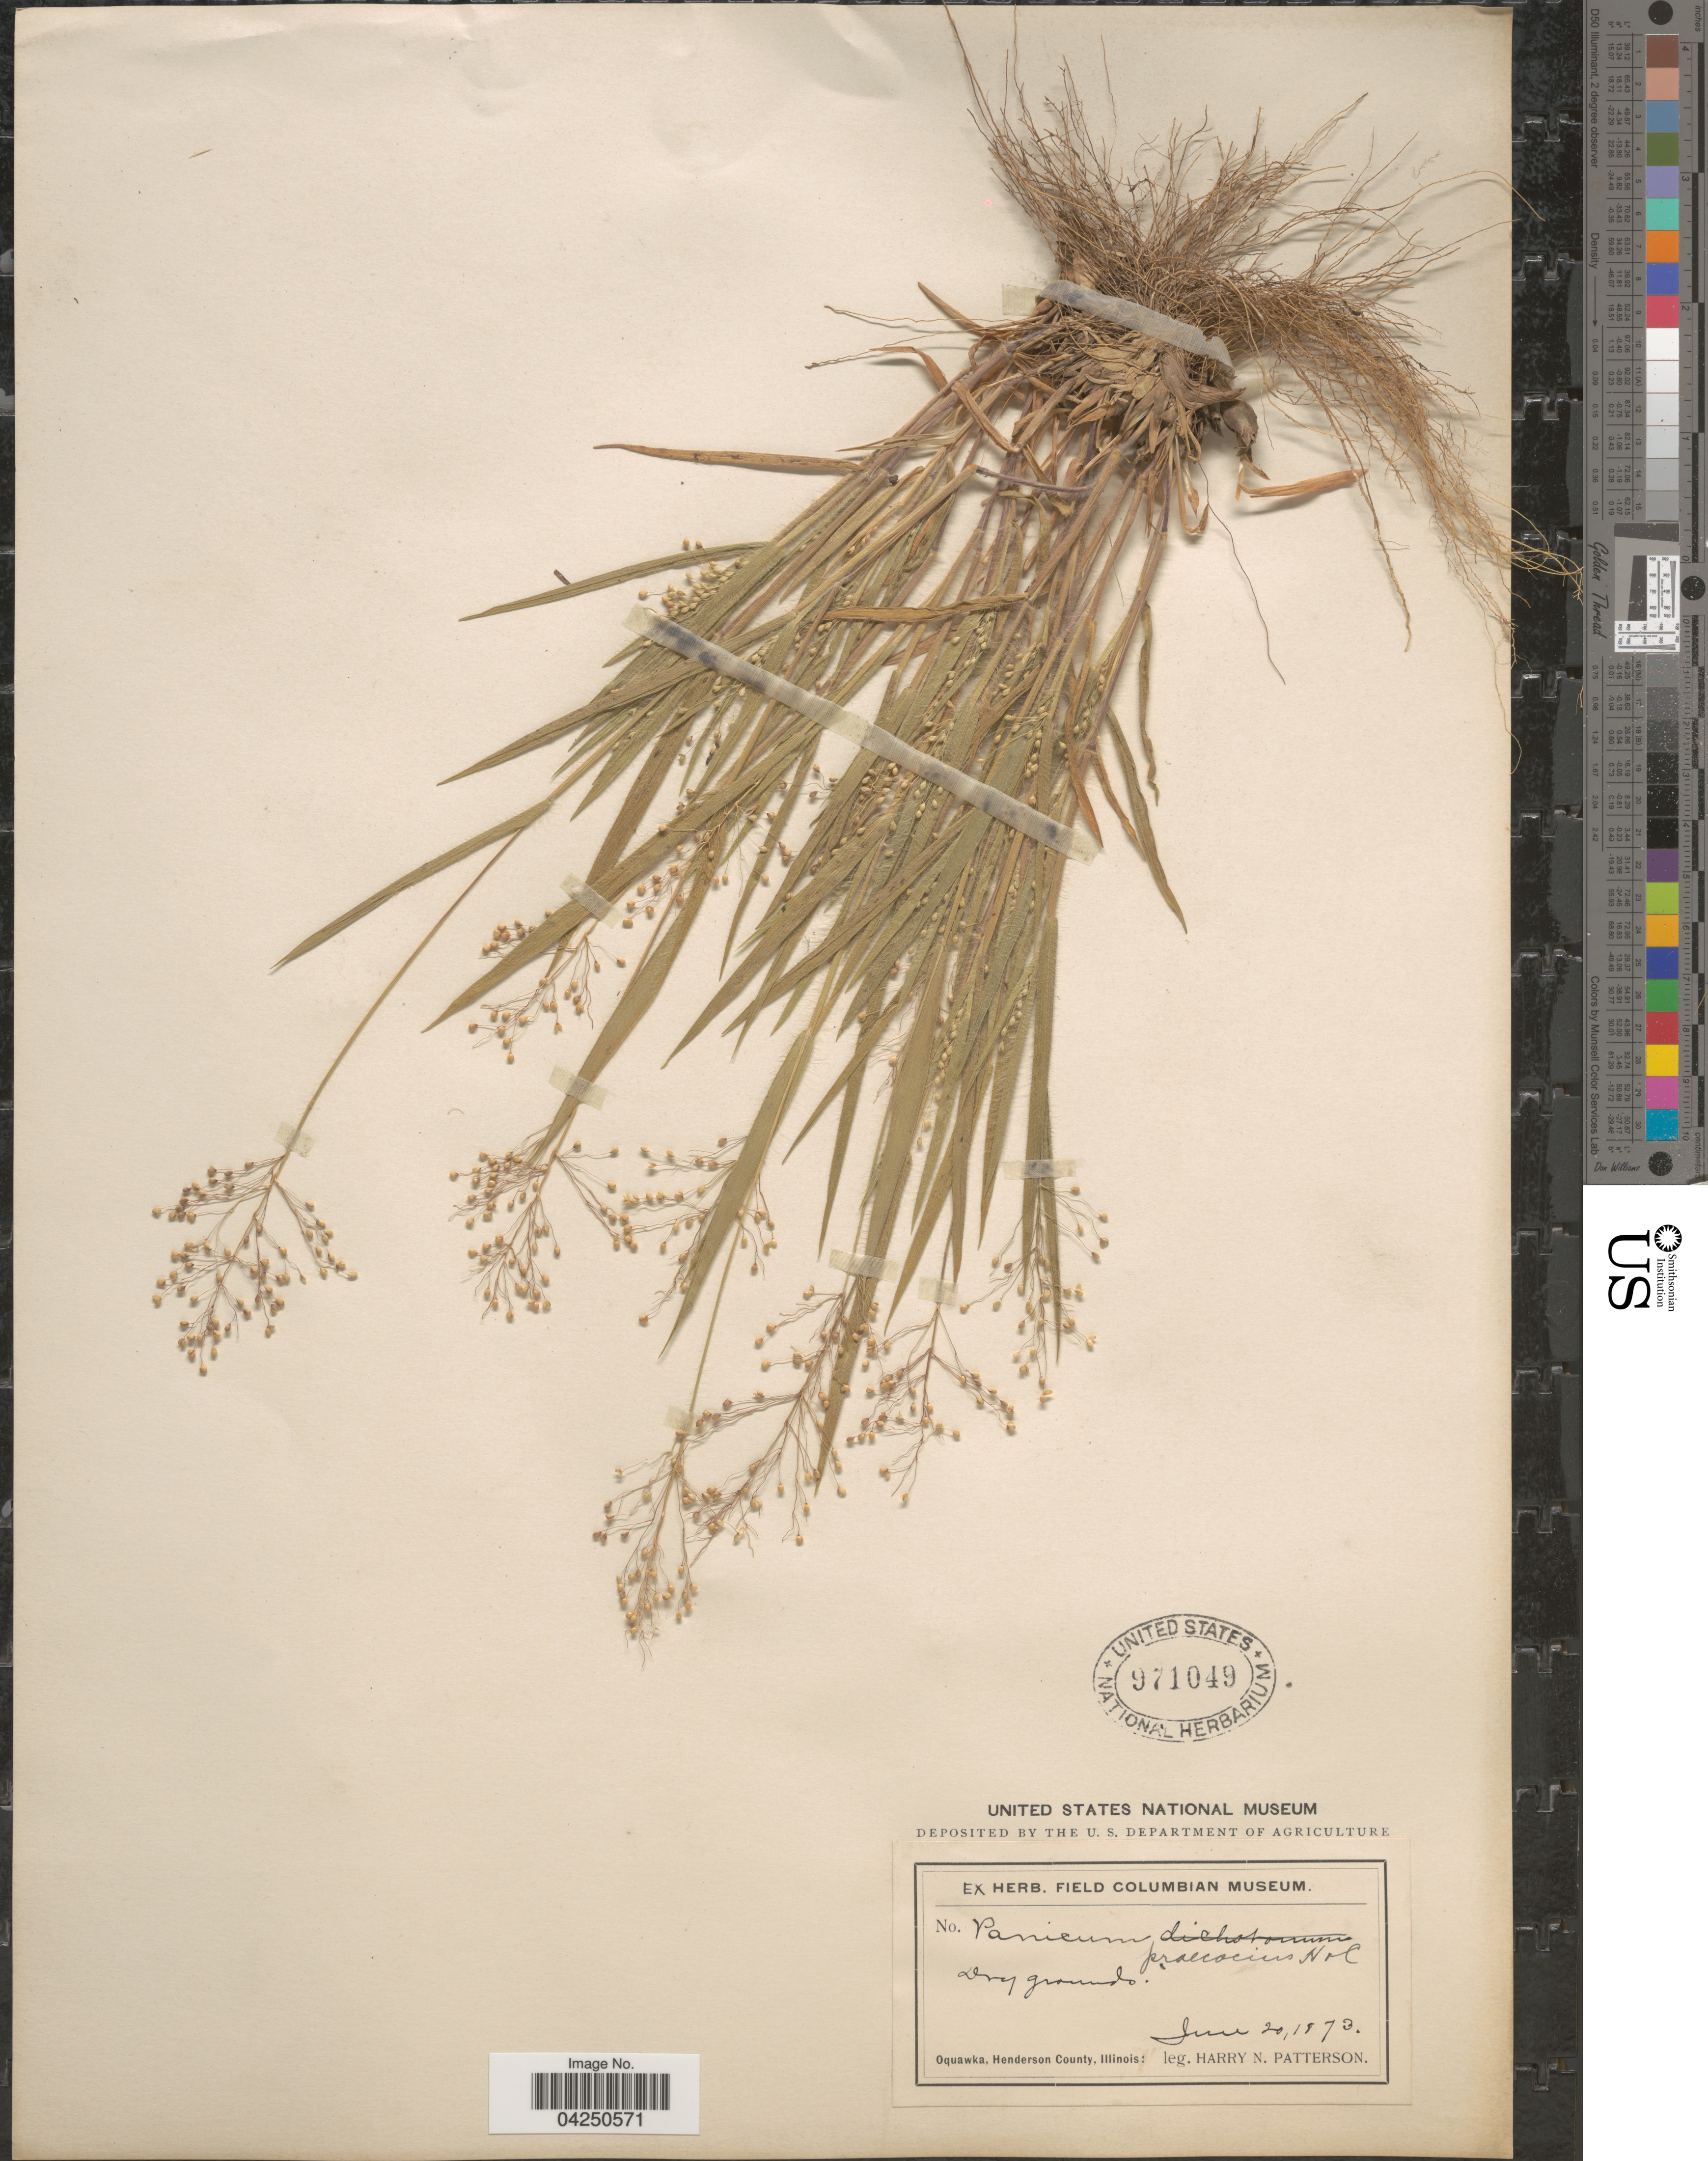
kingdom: Plantae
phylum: Tracheophyta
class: Liliopsida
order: Poales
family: Poaceae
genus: Dichanthelium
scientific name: Dichanthelium acuminatum var. acuminatum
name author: (Sw.) Gould & C.A. Clark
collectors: H. N. Patterson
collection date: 1873-06-20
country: United States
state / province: Illinois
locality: Dry grounds. Oquawka, Henderson County.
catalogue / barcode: US 971049